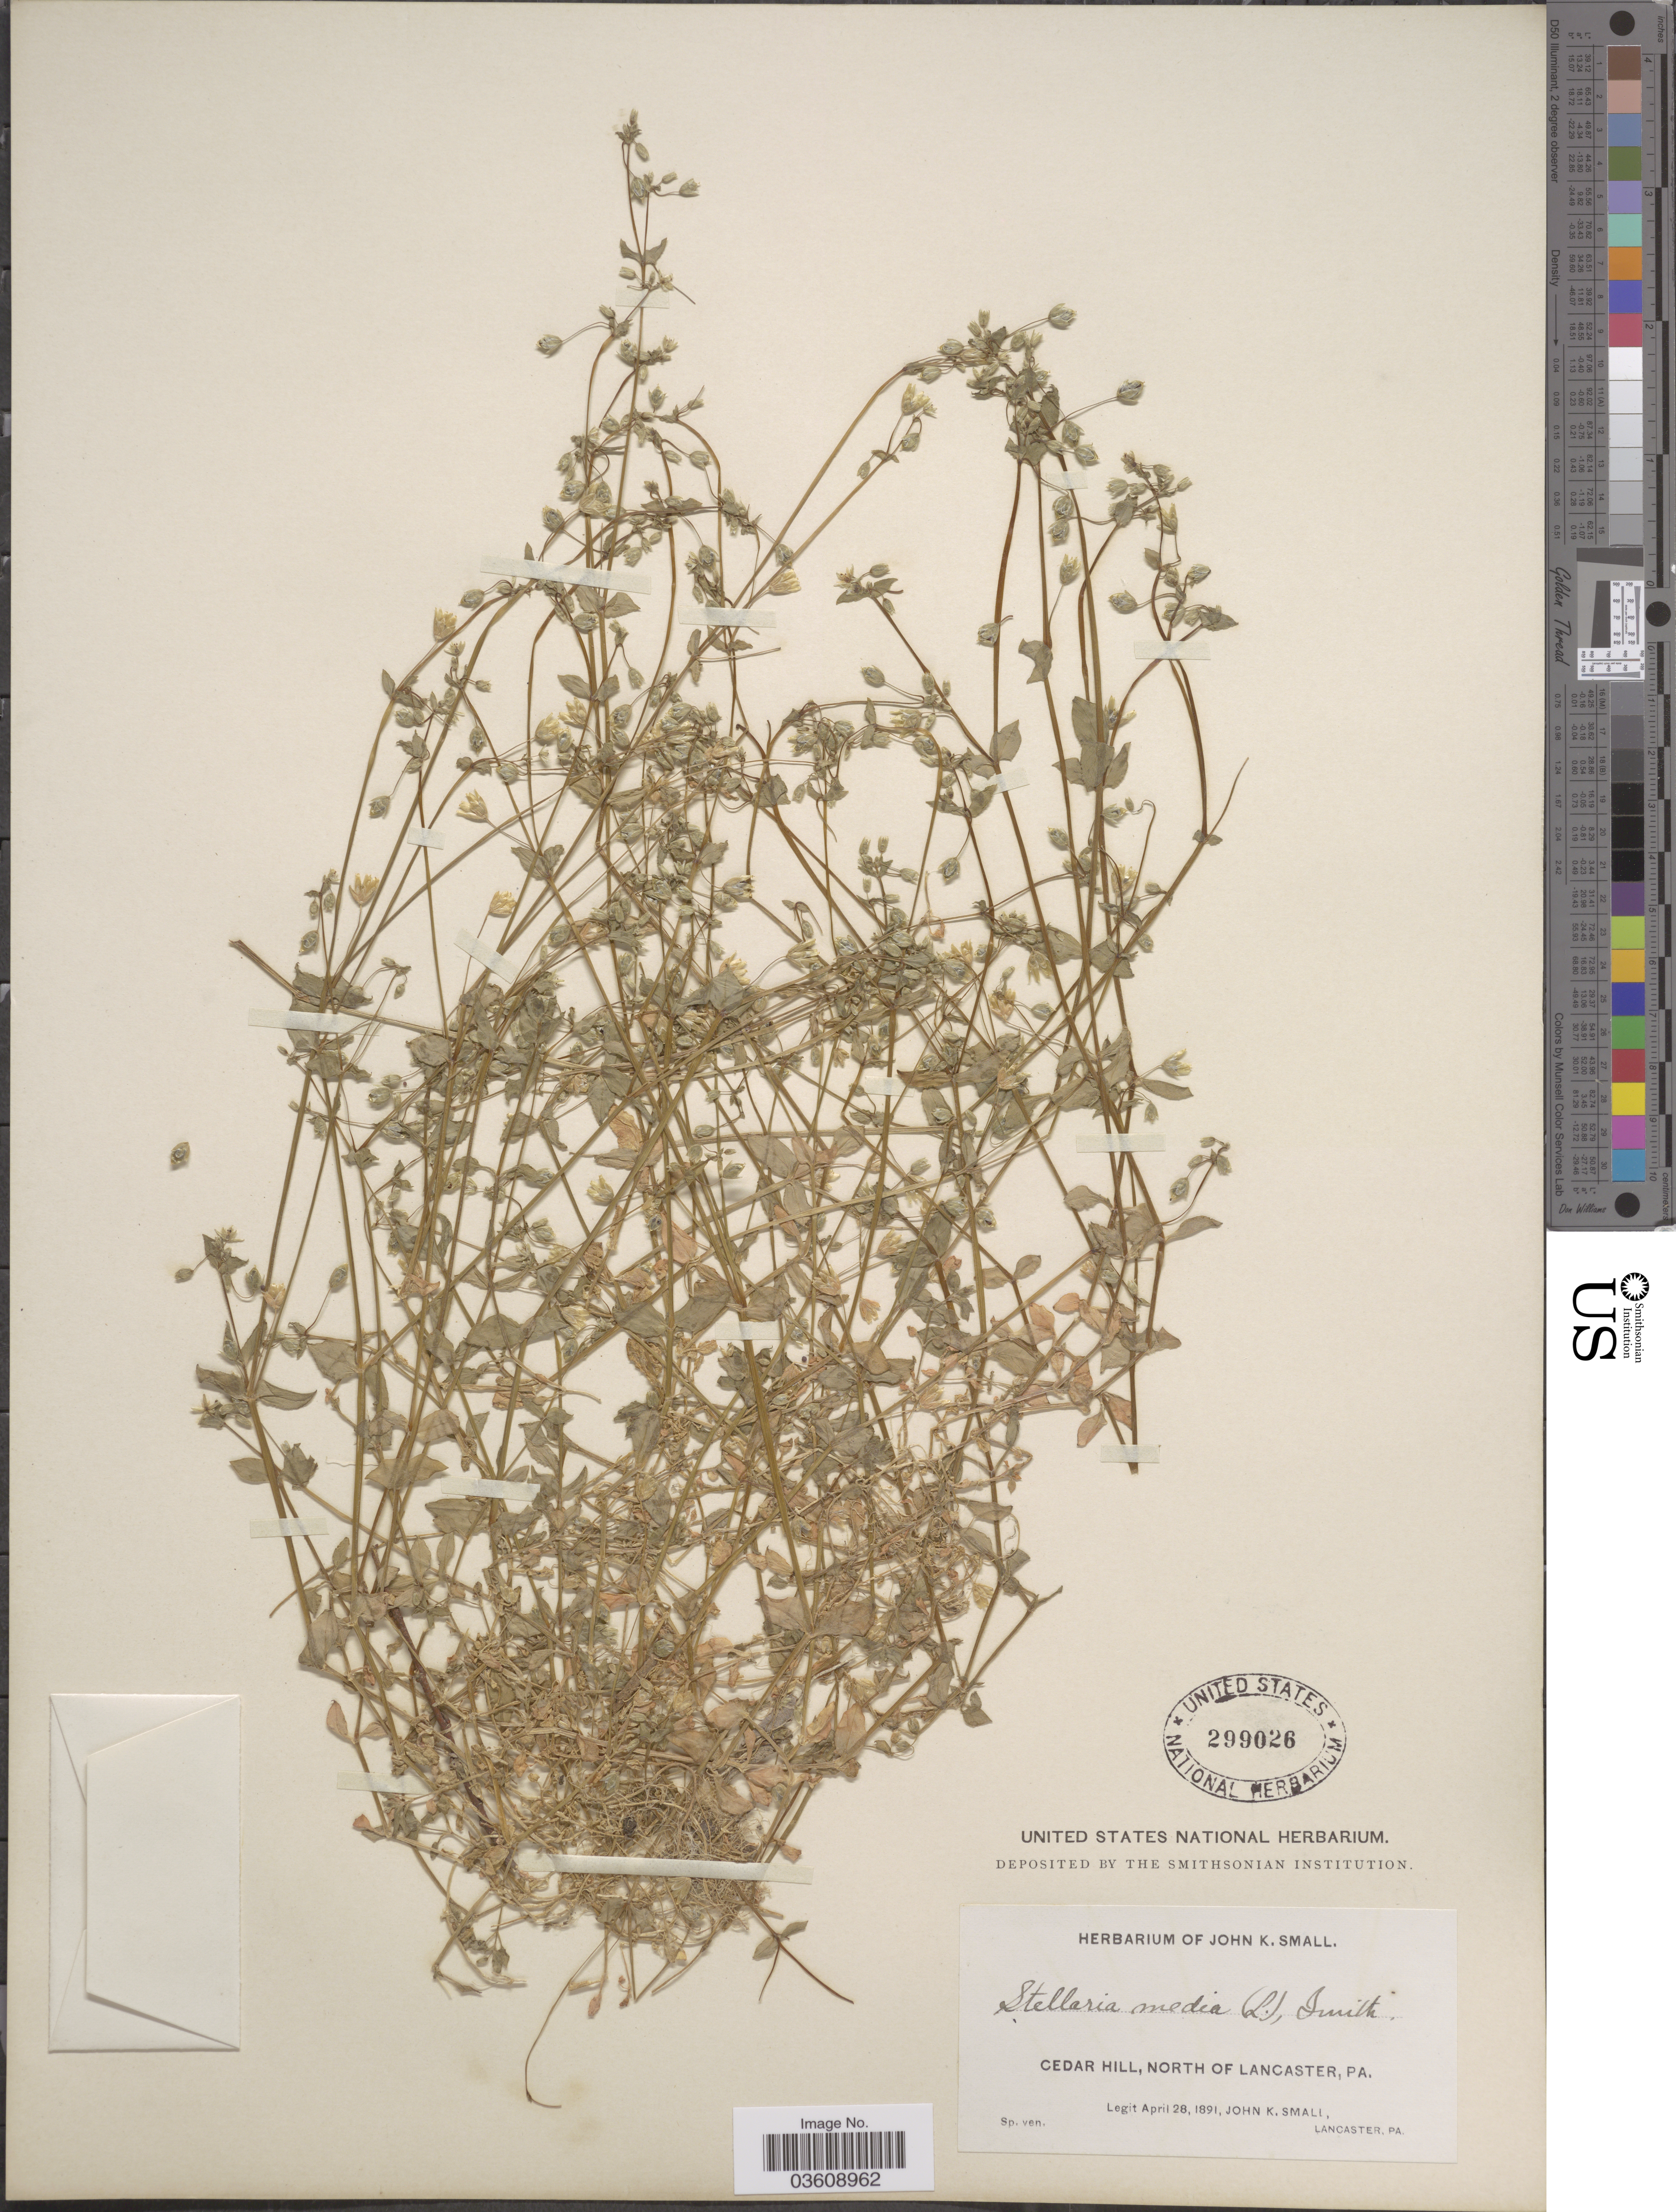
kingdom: Plantae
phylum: Tracheophyta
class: Magnoliopsida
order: Caryophyllales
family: Caryophyllaceae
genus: Stellaria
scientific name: Stellaria media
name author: (L.) Vill.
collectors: J. K. Small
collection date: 1891-04-28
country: United States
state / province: Pennsylvania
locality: Cedar Hill, North of Lancaster.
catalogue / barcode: US 299026